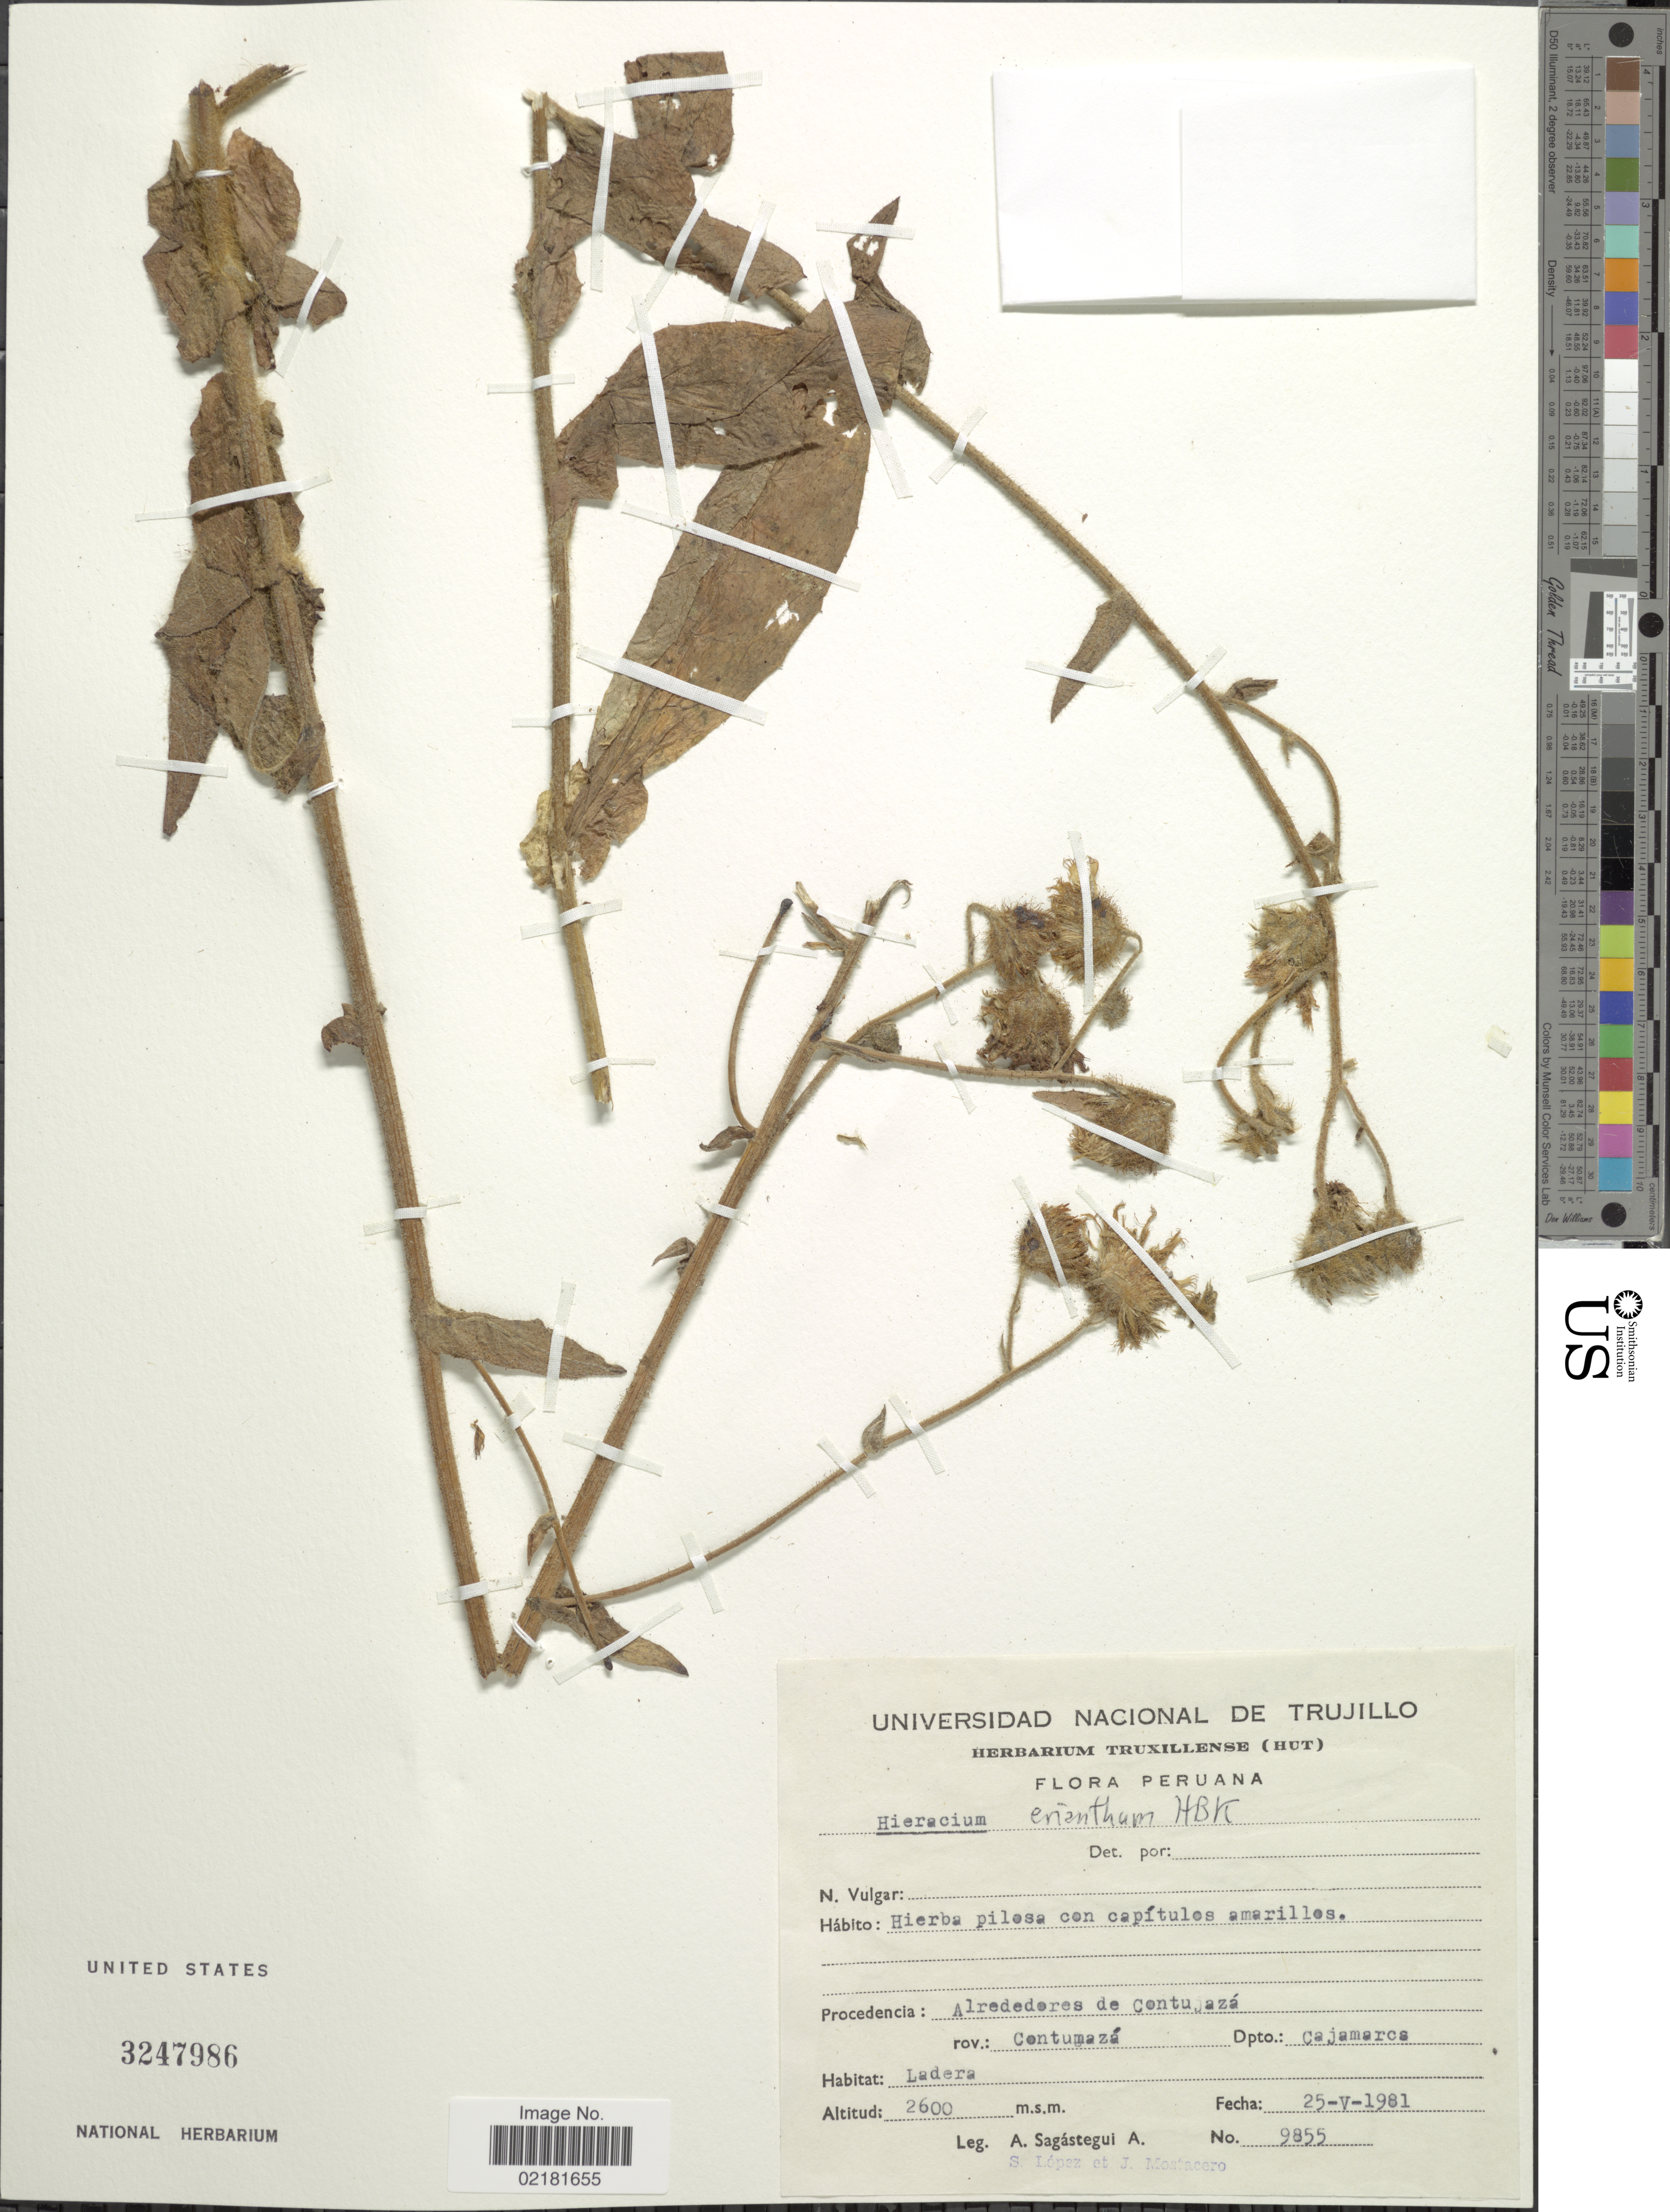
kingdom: Plantae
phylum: Tracheophyta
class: Magnoliopsida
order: Asterales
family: Asteraceae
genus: Hieracium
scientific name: Hieracium erianthum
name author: Kunth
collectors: A. Sagástegui A., S. Lopez & J. Mostacero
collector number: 9855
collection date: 1981-05-25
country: Peru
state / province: Cajamarca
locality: Alrededores de Contumaza, Prov.: Contumaza, ladera.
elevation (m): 2600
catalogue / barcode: US 3247986